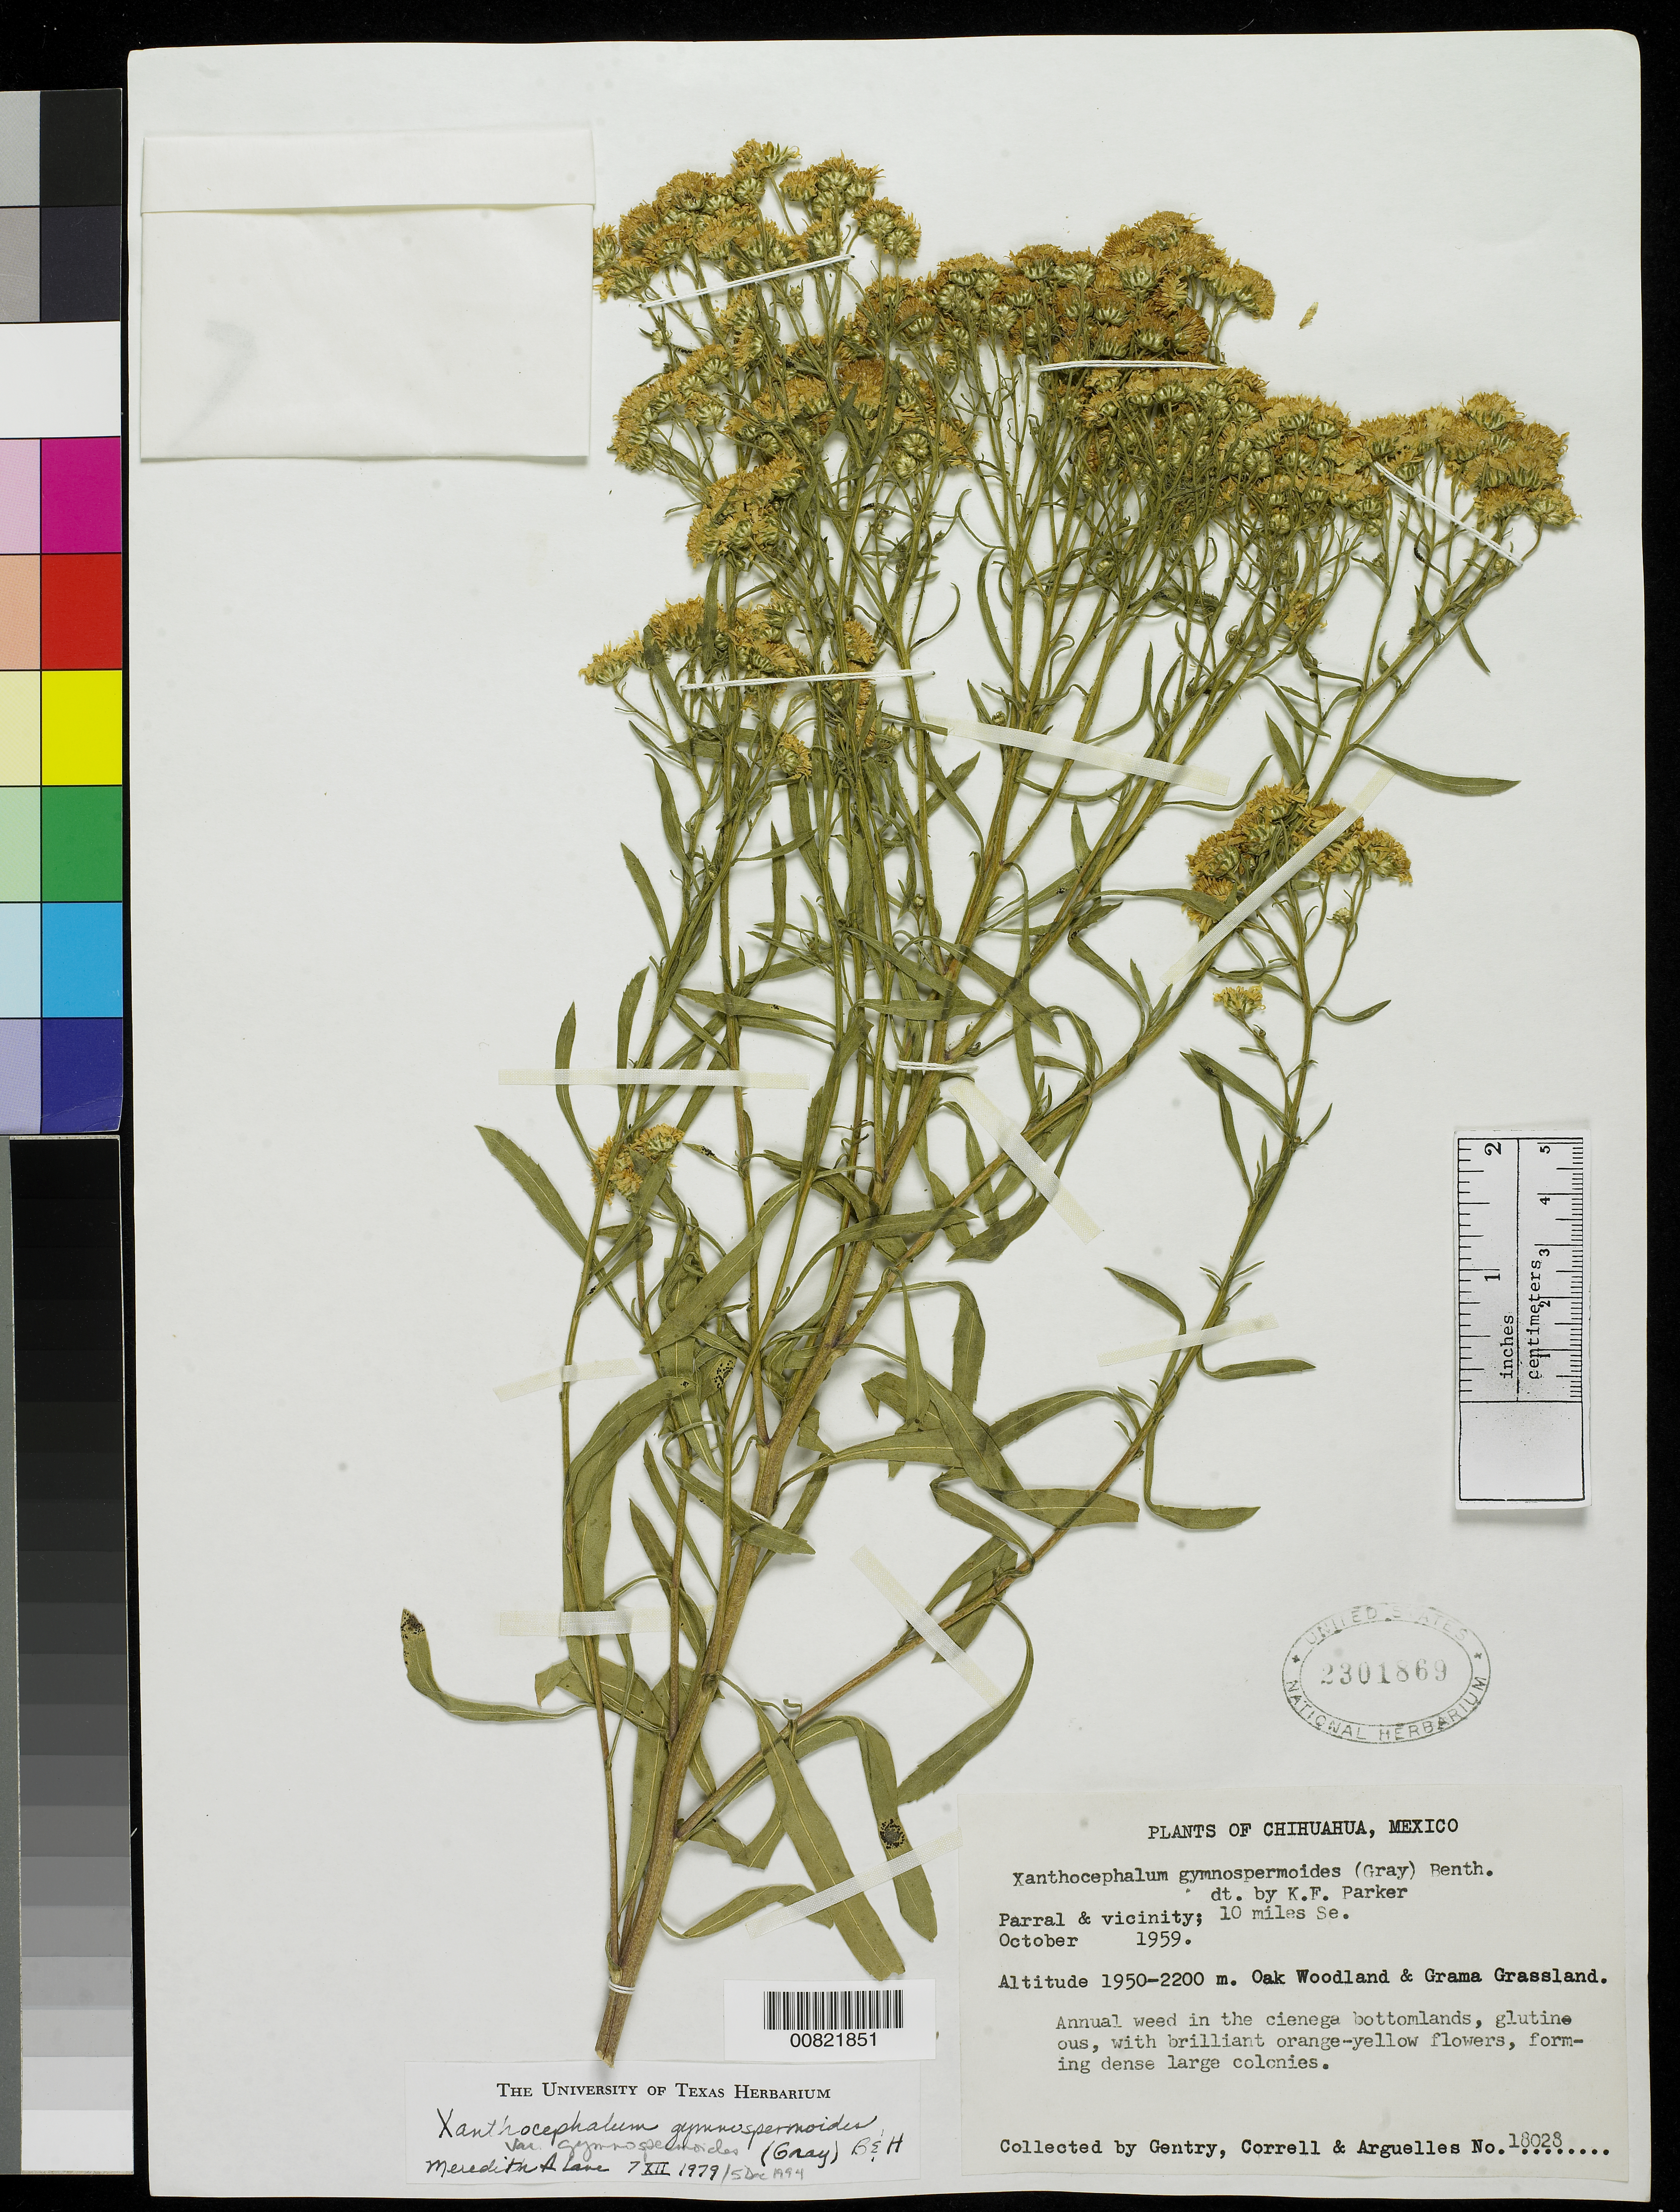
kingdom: Plantae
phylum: Tracheophyta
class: Magnoliopsida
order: Asterales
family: Asteraceae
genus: Xanthocephalum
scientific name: Xanthocephalum gymnospermoides var. gymnospermoides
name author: (A. Gray) Benth. & Hook. f.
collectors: Gentry, --, -- Correll & Arguelles, --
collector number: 18028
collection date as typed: Oct 1959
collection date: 1959-10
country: Mexico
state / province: Chihuahua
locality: Parral, Chihuahua and vicinity; 10 miles SE.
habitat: Cienega bottomlands. Oak woodland & Grama Grassland.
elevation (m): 2200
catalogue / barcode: US 2301869